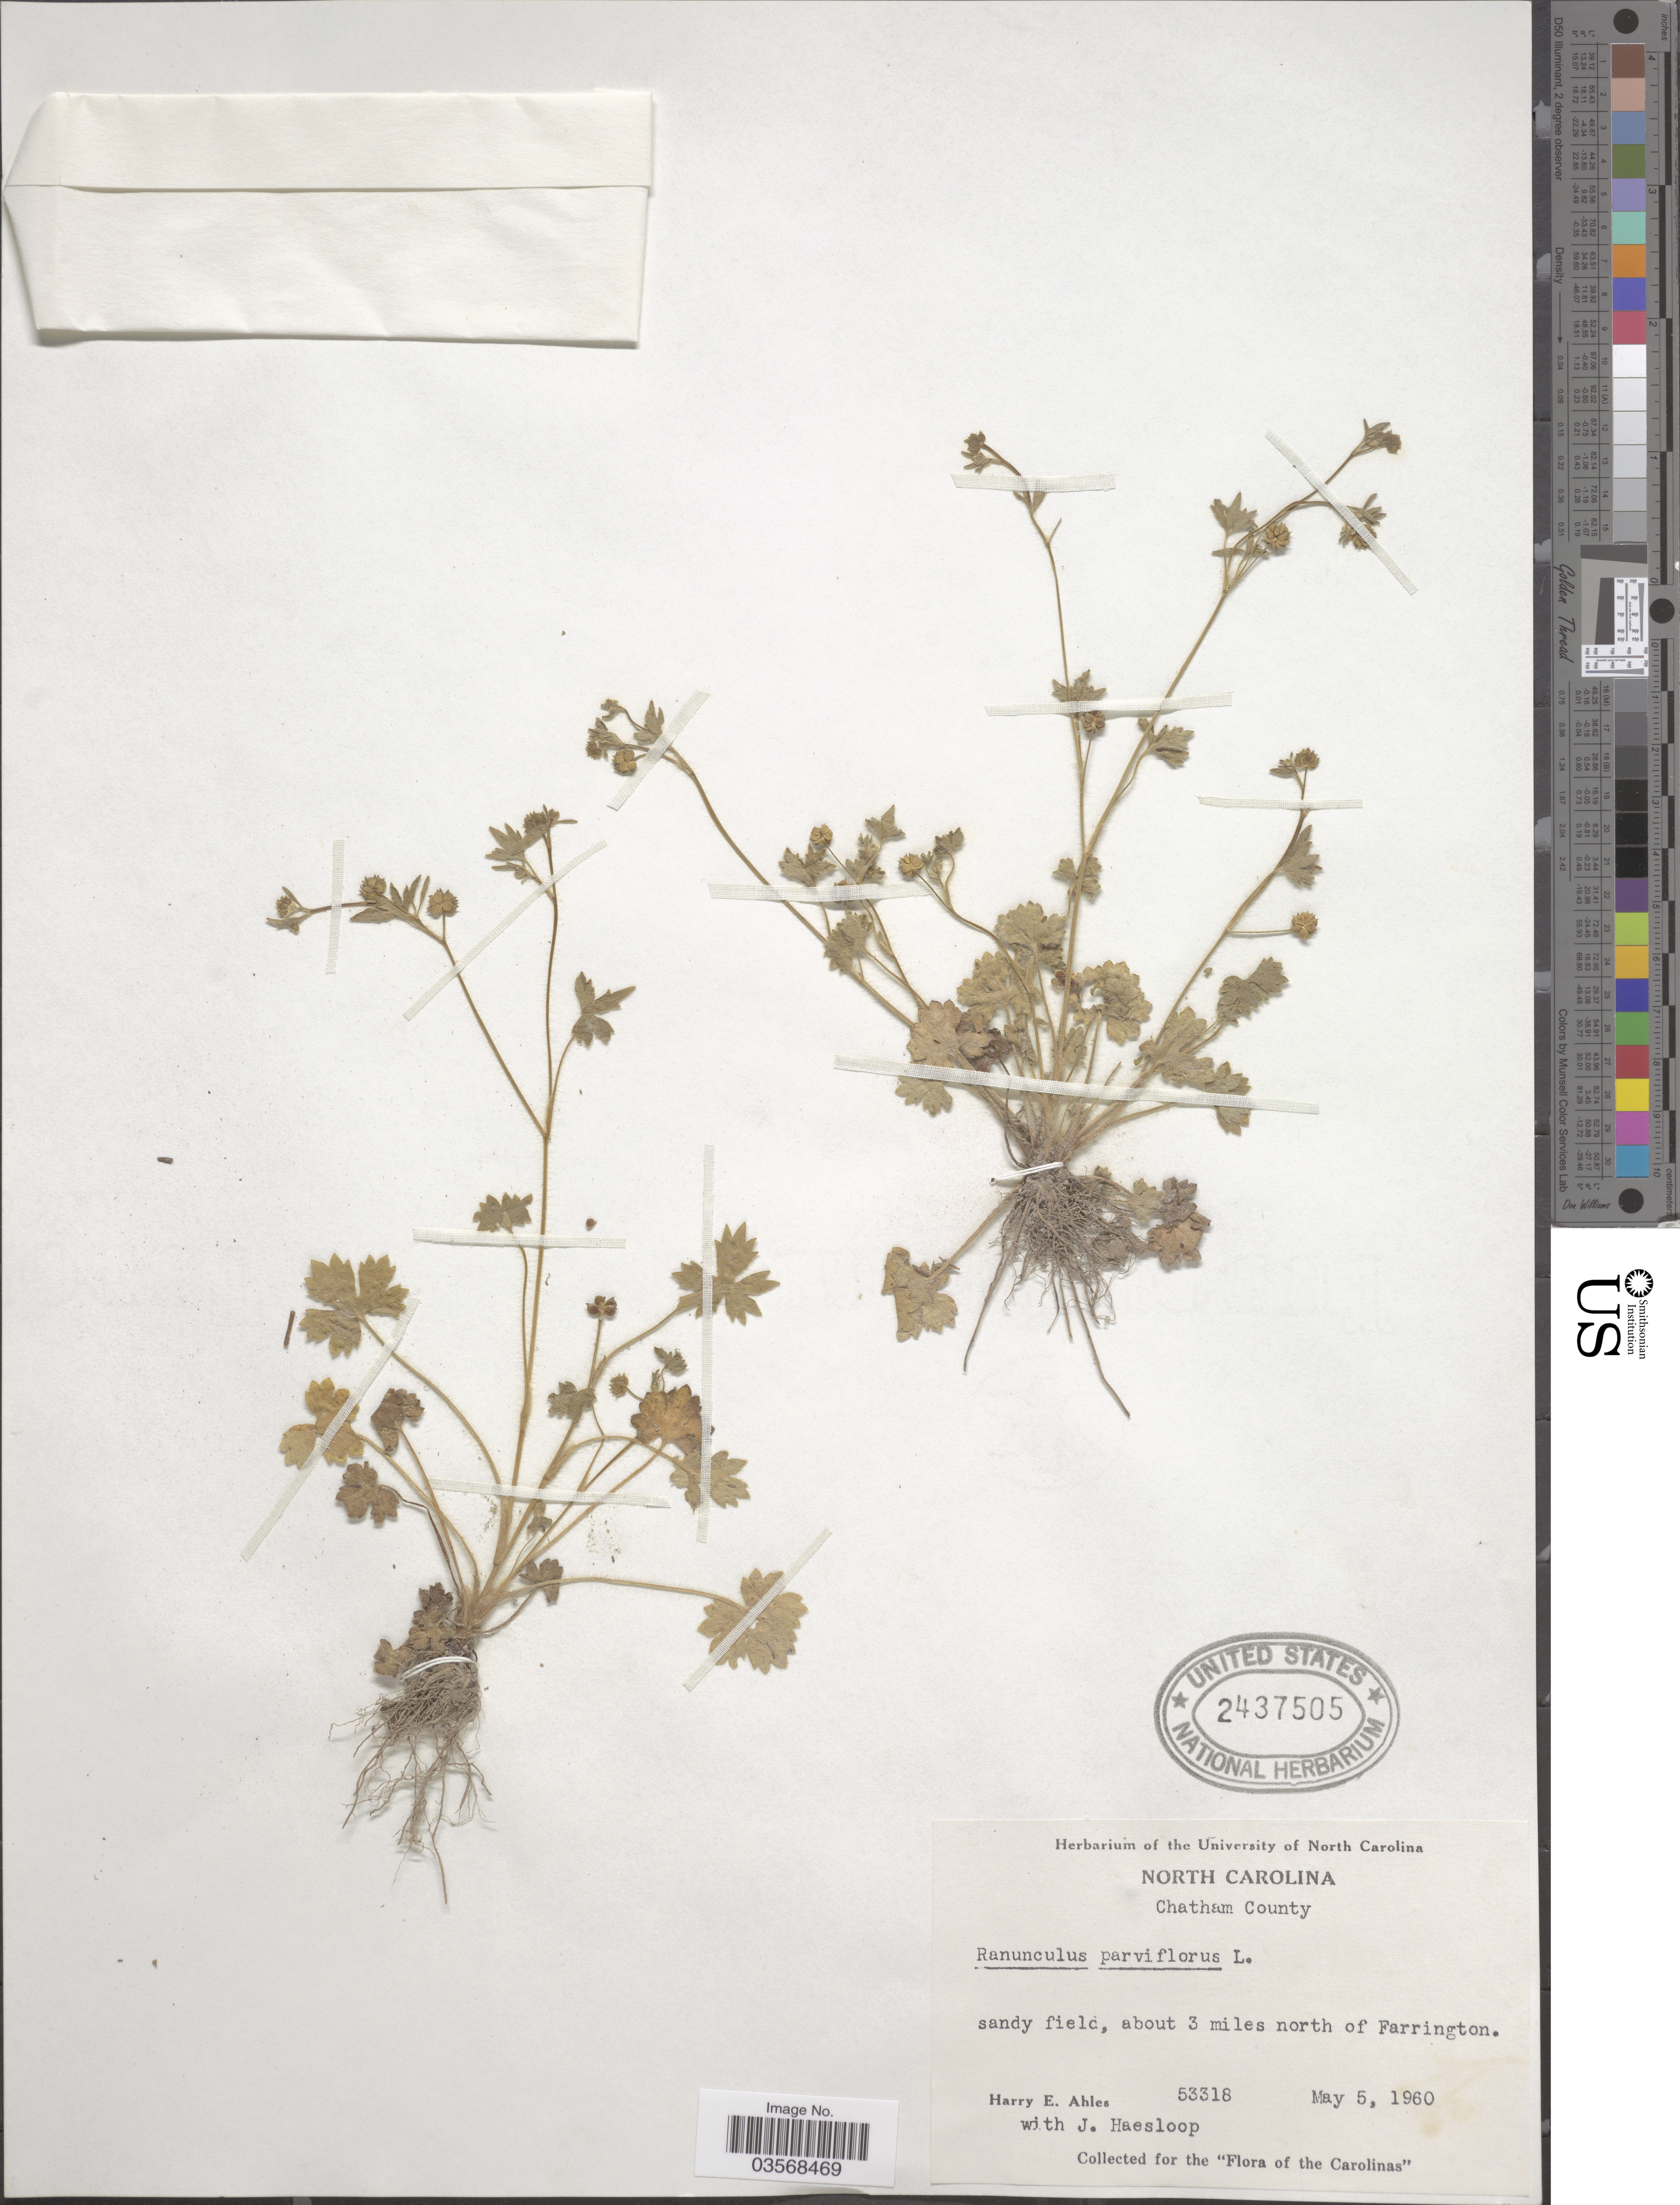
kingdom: Plantae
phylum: Tracheophyta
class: Magnoliopsida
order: Ranunculales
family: Ranunculaceae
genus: Ranunculus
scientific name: Ranunculus parviflorus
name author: L.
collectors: H. E. Ahles & J. Haesloop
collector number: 53318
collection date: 1960-05-05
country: United States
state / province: North Carolina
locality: Chatham County. About 3 miles north of Farrington.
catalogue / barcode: US 2437505